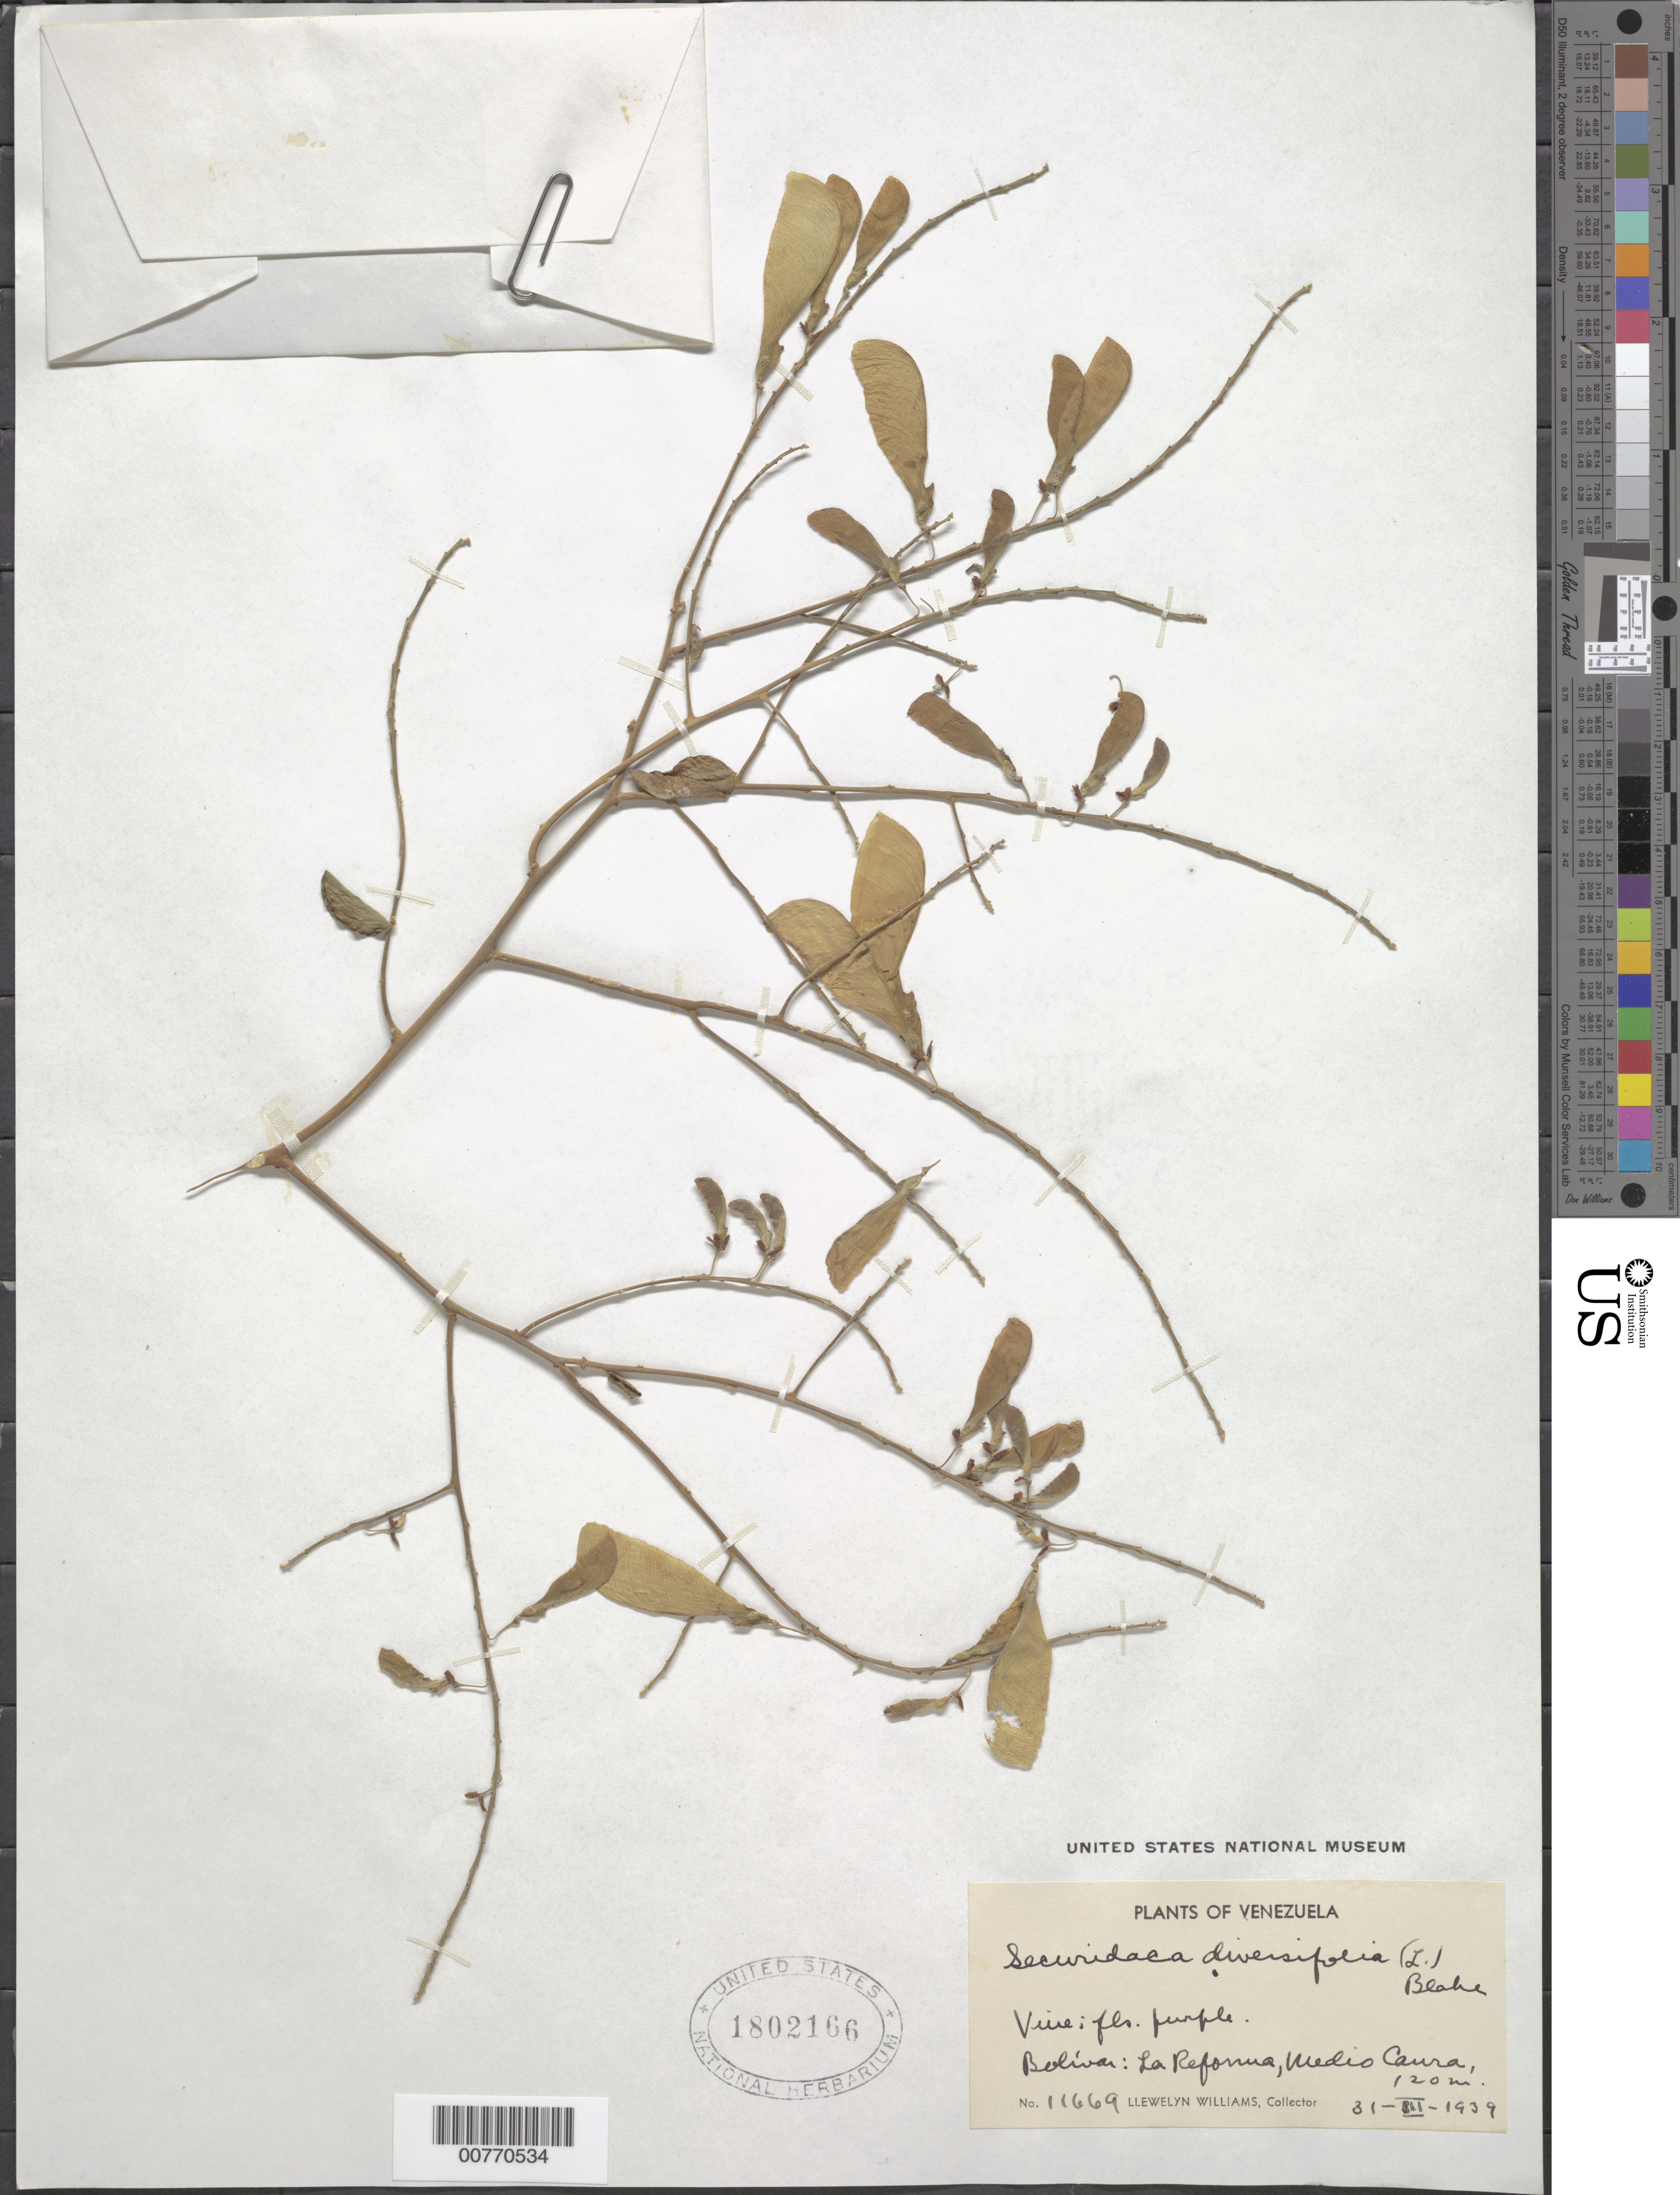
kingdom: Plantae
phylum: Tracheophyta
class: Magnoliopsida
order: Fabales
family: Polygalaceae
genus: Securidaca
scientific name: Securidaca diversifolia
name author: (L.) S.F. Blake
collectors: Ll. Williams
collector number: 11669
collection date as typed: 31-Mar-39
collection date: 1939-03-31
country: Venezuela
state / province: Bolívar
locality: La Reforma, Medio Caura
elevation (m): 120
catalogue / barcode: US 1802166